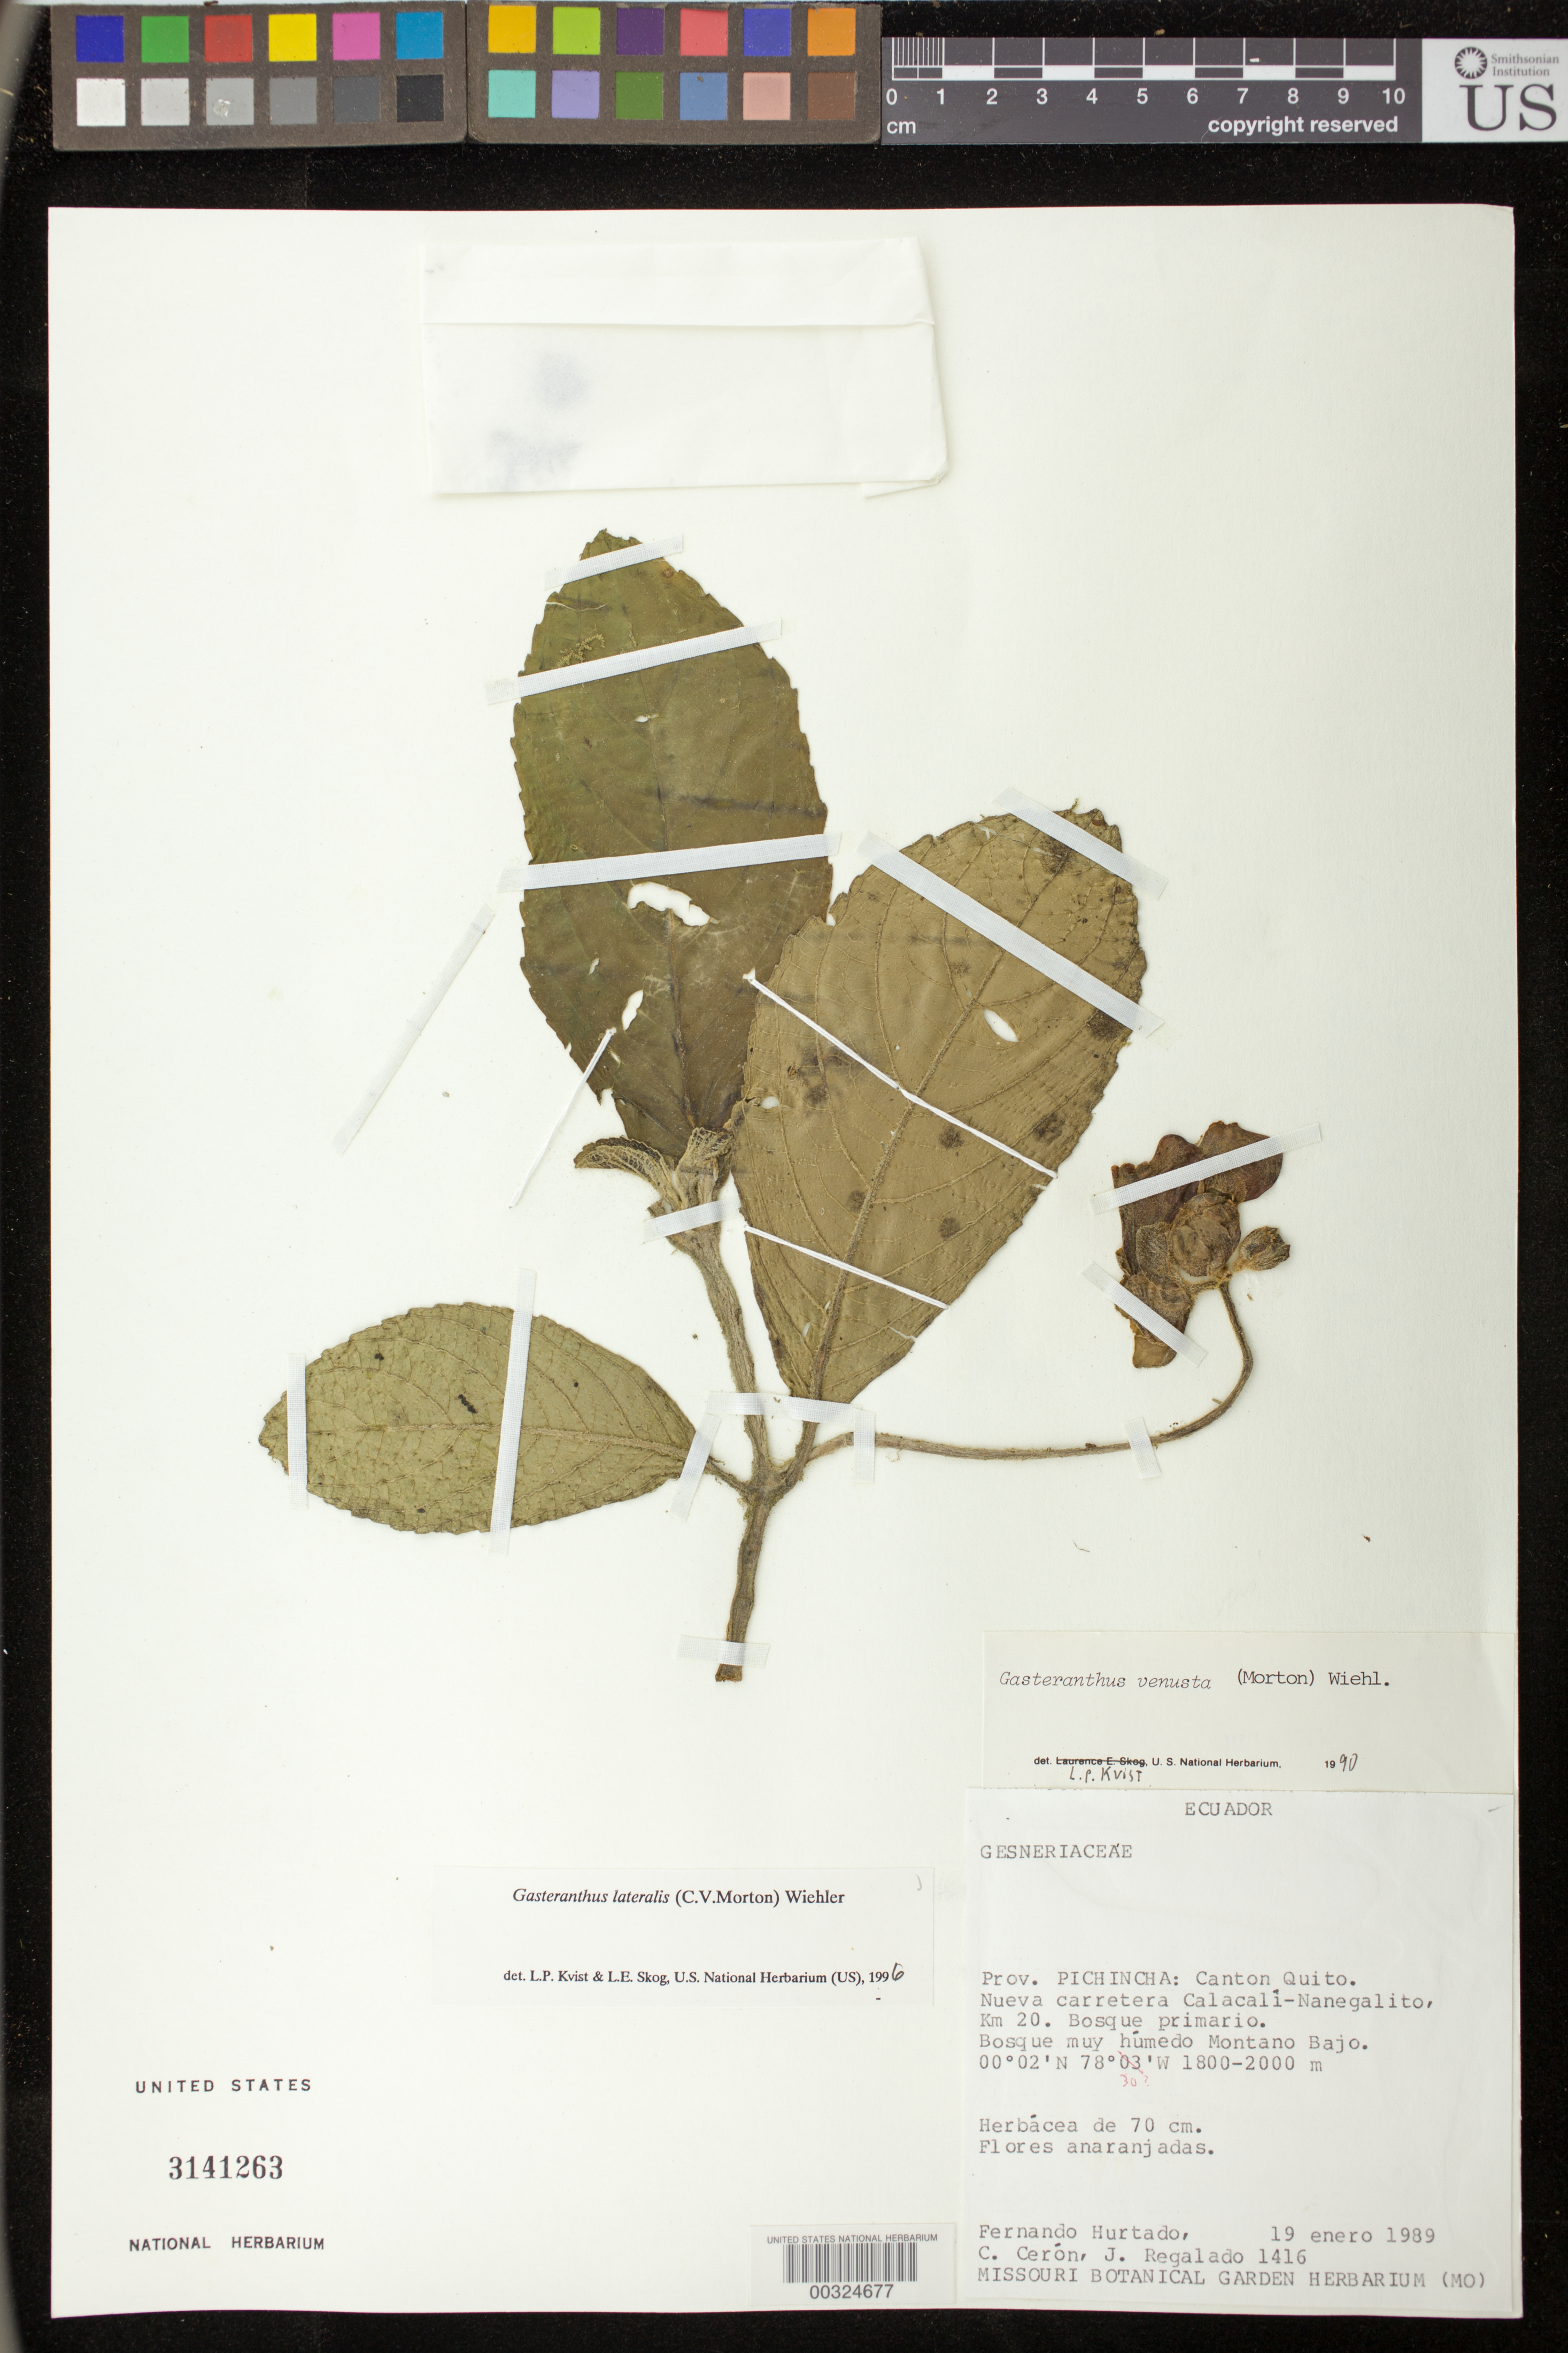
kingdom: Plantae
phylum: Tracheophyta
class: Magnoliopsida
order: Lamiales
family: Gesneriaceae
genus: Gasteranthus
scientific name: Gasteranthus lateralis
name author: (C.V. Morton) Wiehler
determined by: Skog, Laurence E.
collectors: F. Hurtado, C. E. Cerón M. & J. Regalado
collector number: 1416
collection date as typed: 19 Jan 1989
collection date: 1989-01-19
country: Ecuador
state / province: Pichincha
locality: Canton Quito, nueva carretera Calacalí - Nanegalito, km 20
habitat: Bosque primario, bosque muy húmedo Montano Bajo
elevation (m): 1800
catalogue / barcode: US 3141263